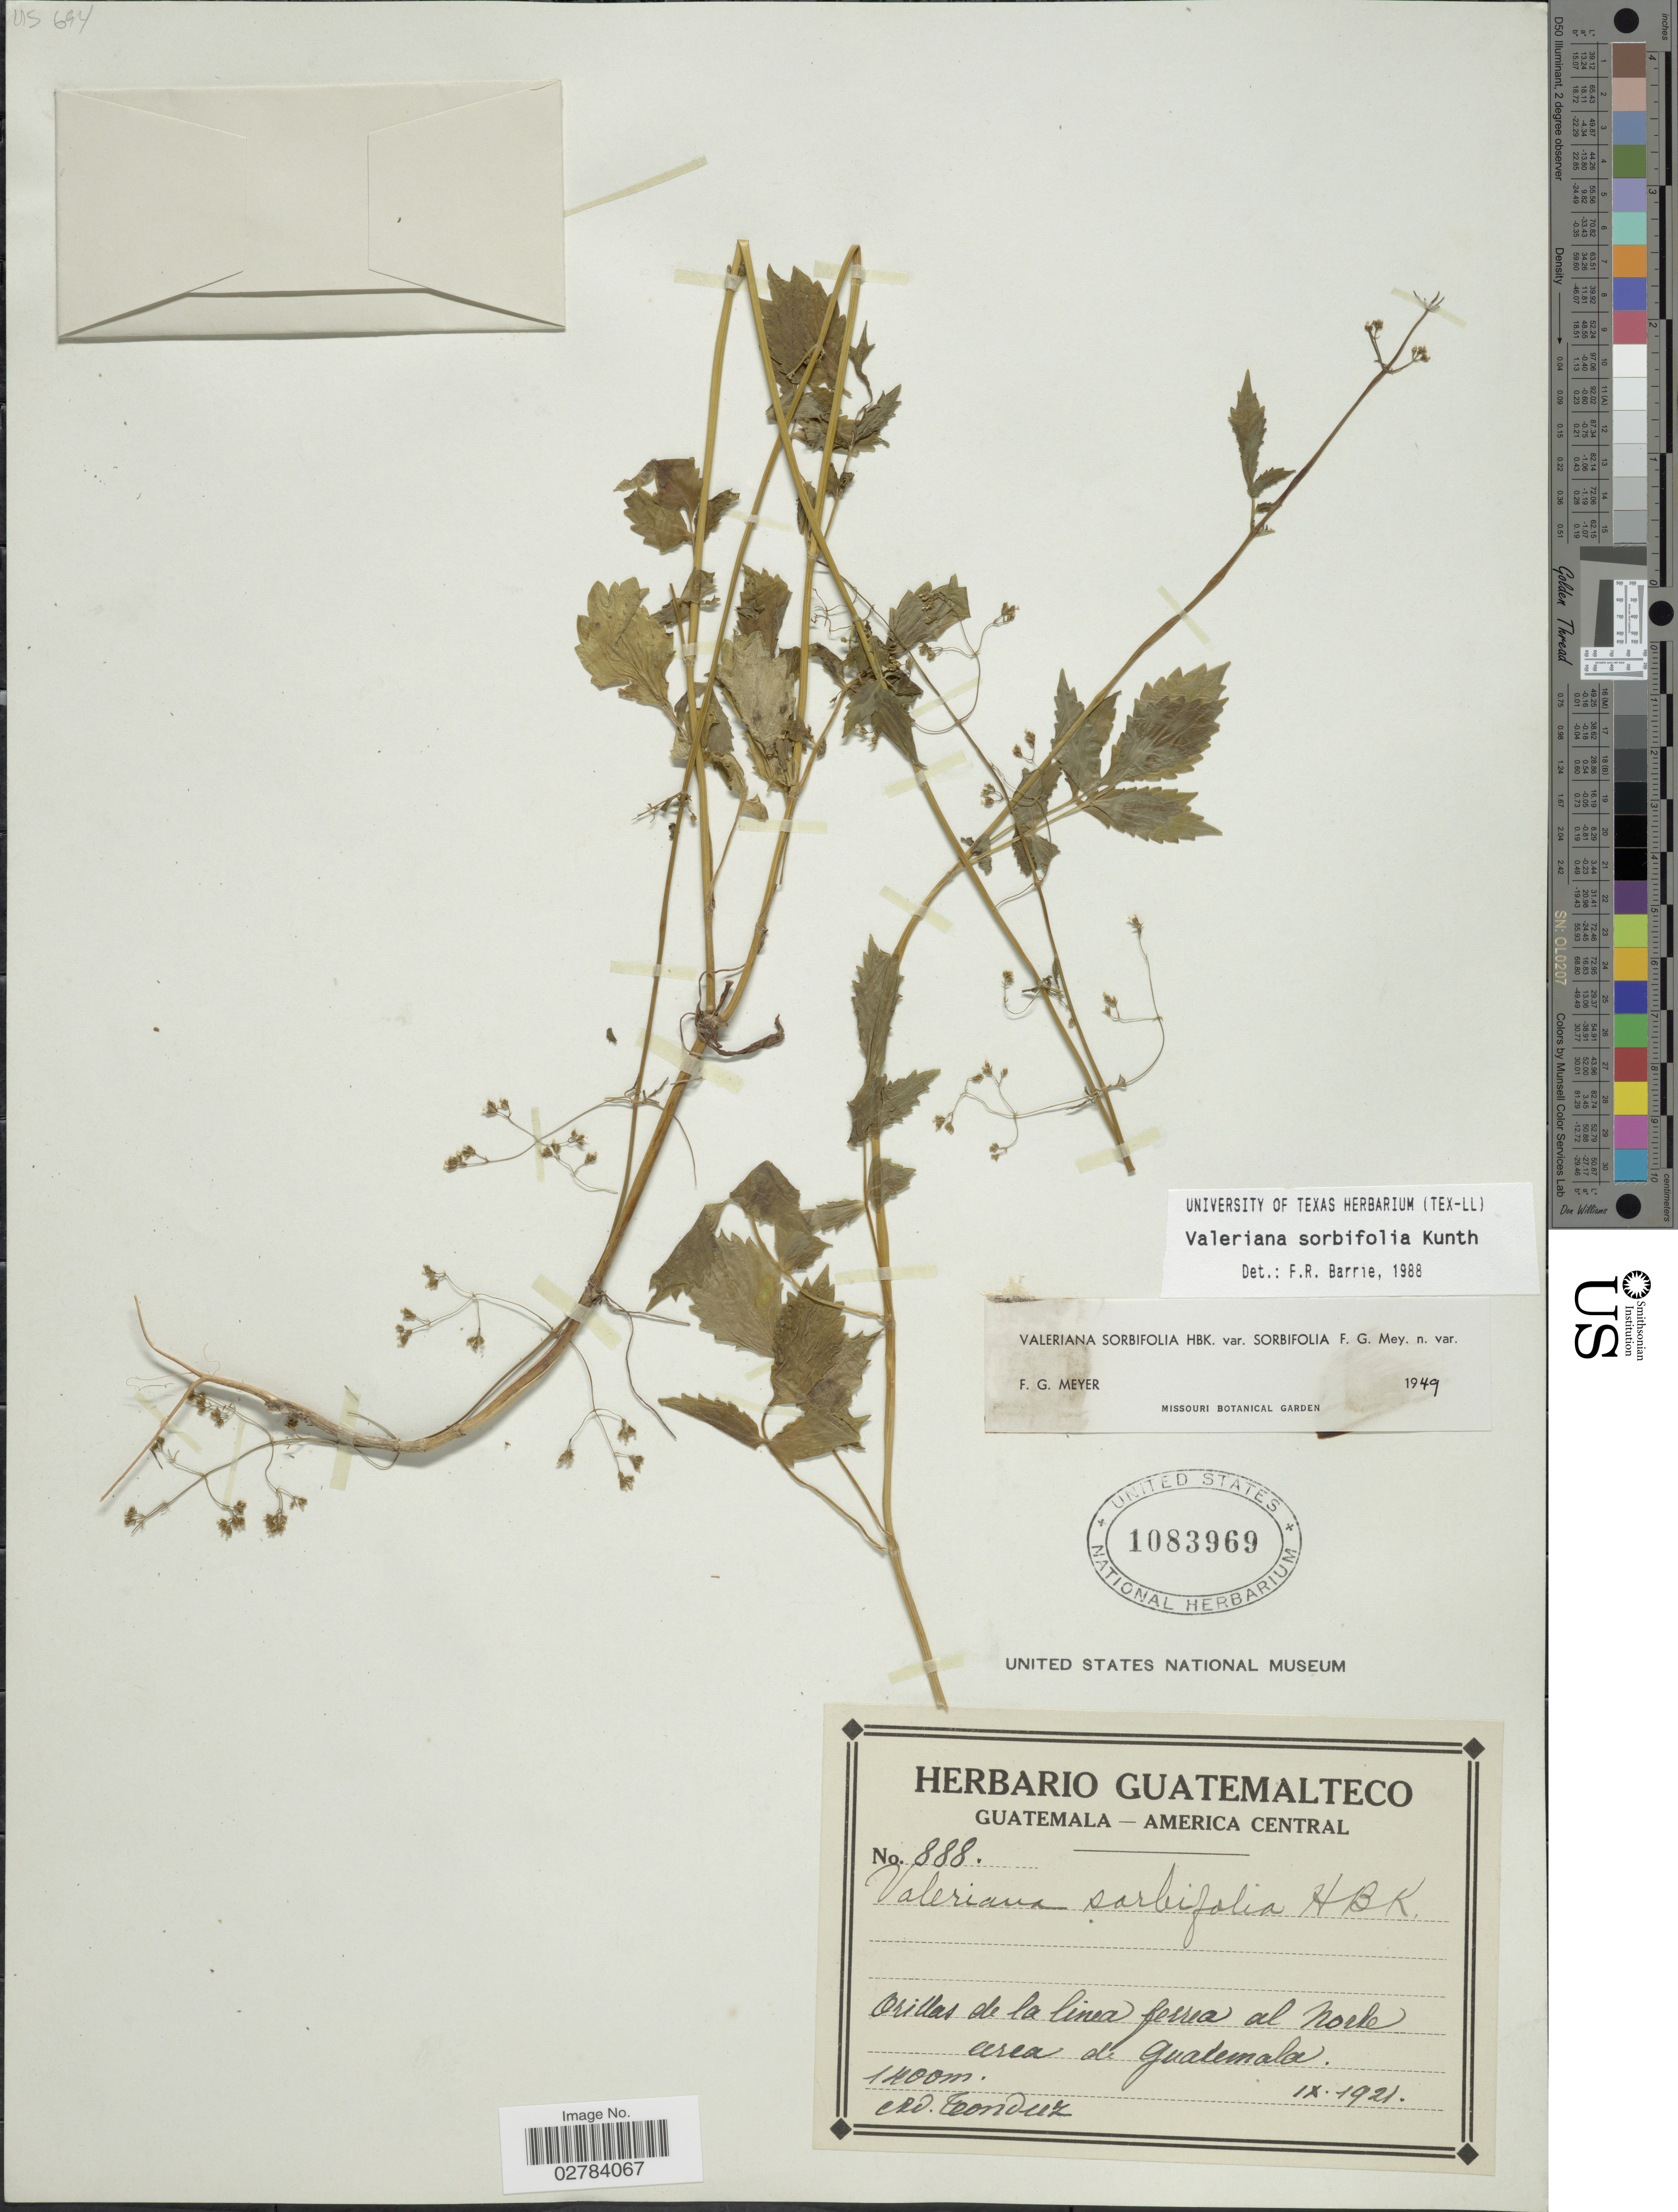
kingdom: Plantae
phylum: Tracheophyta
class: Magnoliopsida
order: Dipsacales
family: Caprifoliaceae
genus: Valeriana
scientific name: Valeriana sorbifolia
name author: Kunth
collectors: A. Tonduz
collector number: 888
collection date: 1921-09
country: Guatemala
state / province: Guatemala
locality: Orillas de la linea ferrea al Norte cerca de Guatemala.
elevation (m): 1400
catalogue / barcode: US 1083969